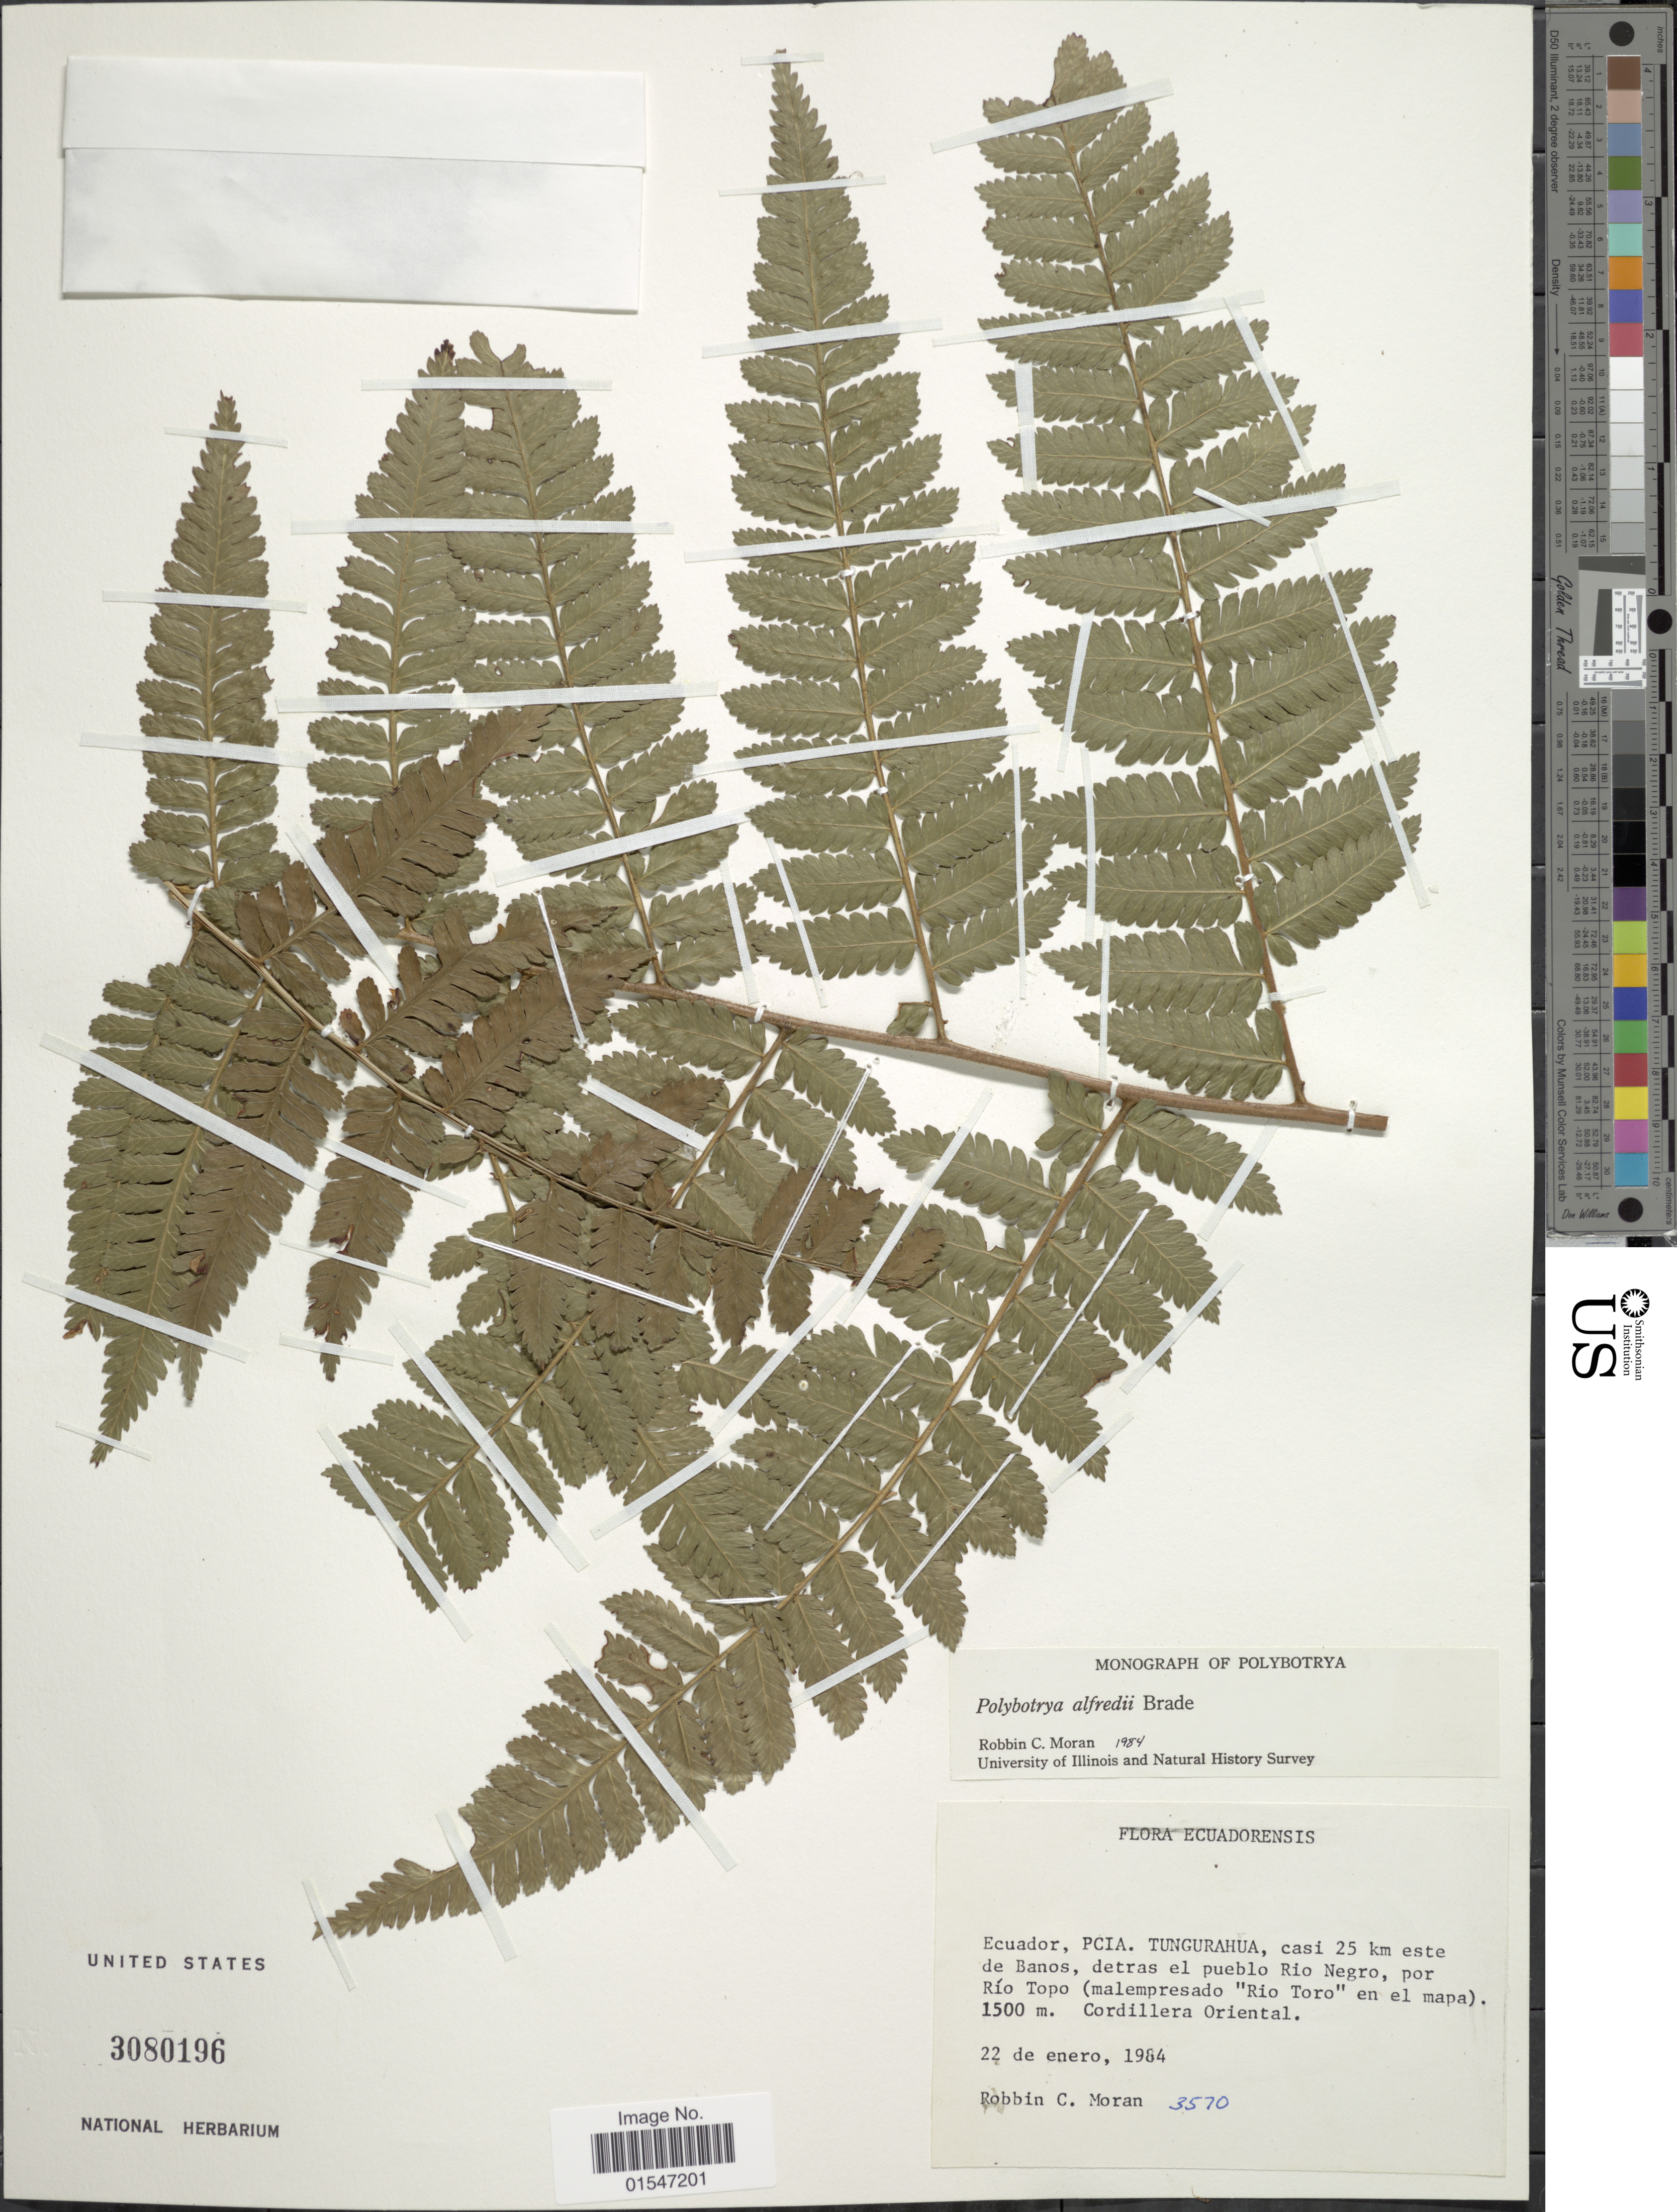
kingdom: Plantae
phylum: Tracheophyta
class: Polypodiopsida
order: Polypodiales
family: Dryopteridaceae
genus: Polybotrya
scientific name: Polybotrya alfredii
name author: Brade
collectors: R. C. Moran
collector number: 3570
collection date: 1984-01-22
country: Ecuador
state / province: Tungurahua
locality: Casi 25 km este de Banos, detras el pueblo Rio Negro, por Río Topo (malempresado "Rio Toro" en el mapa), Coridllera Occidental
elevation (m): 1500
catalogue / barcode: US 3080196